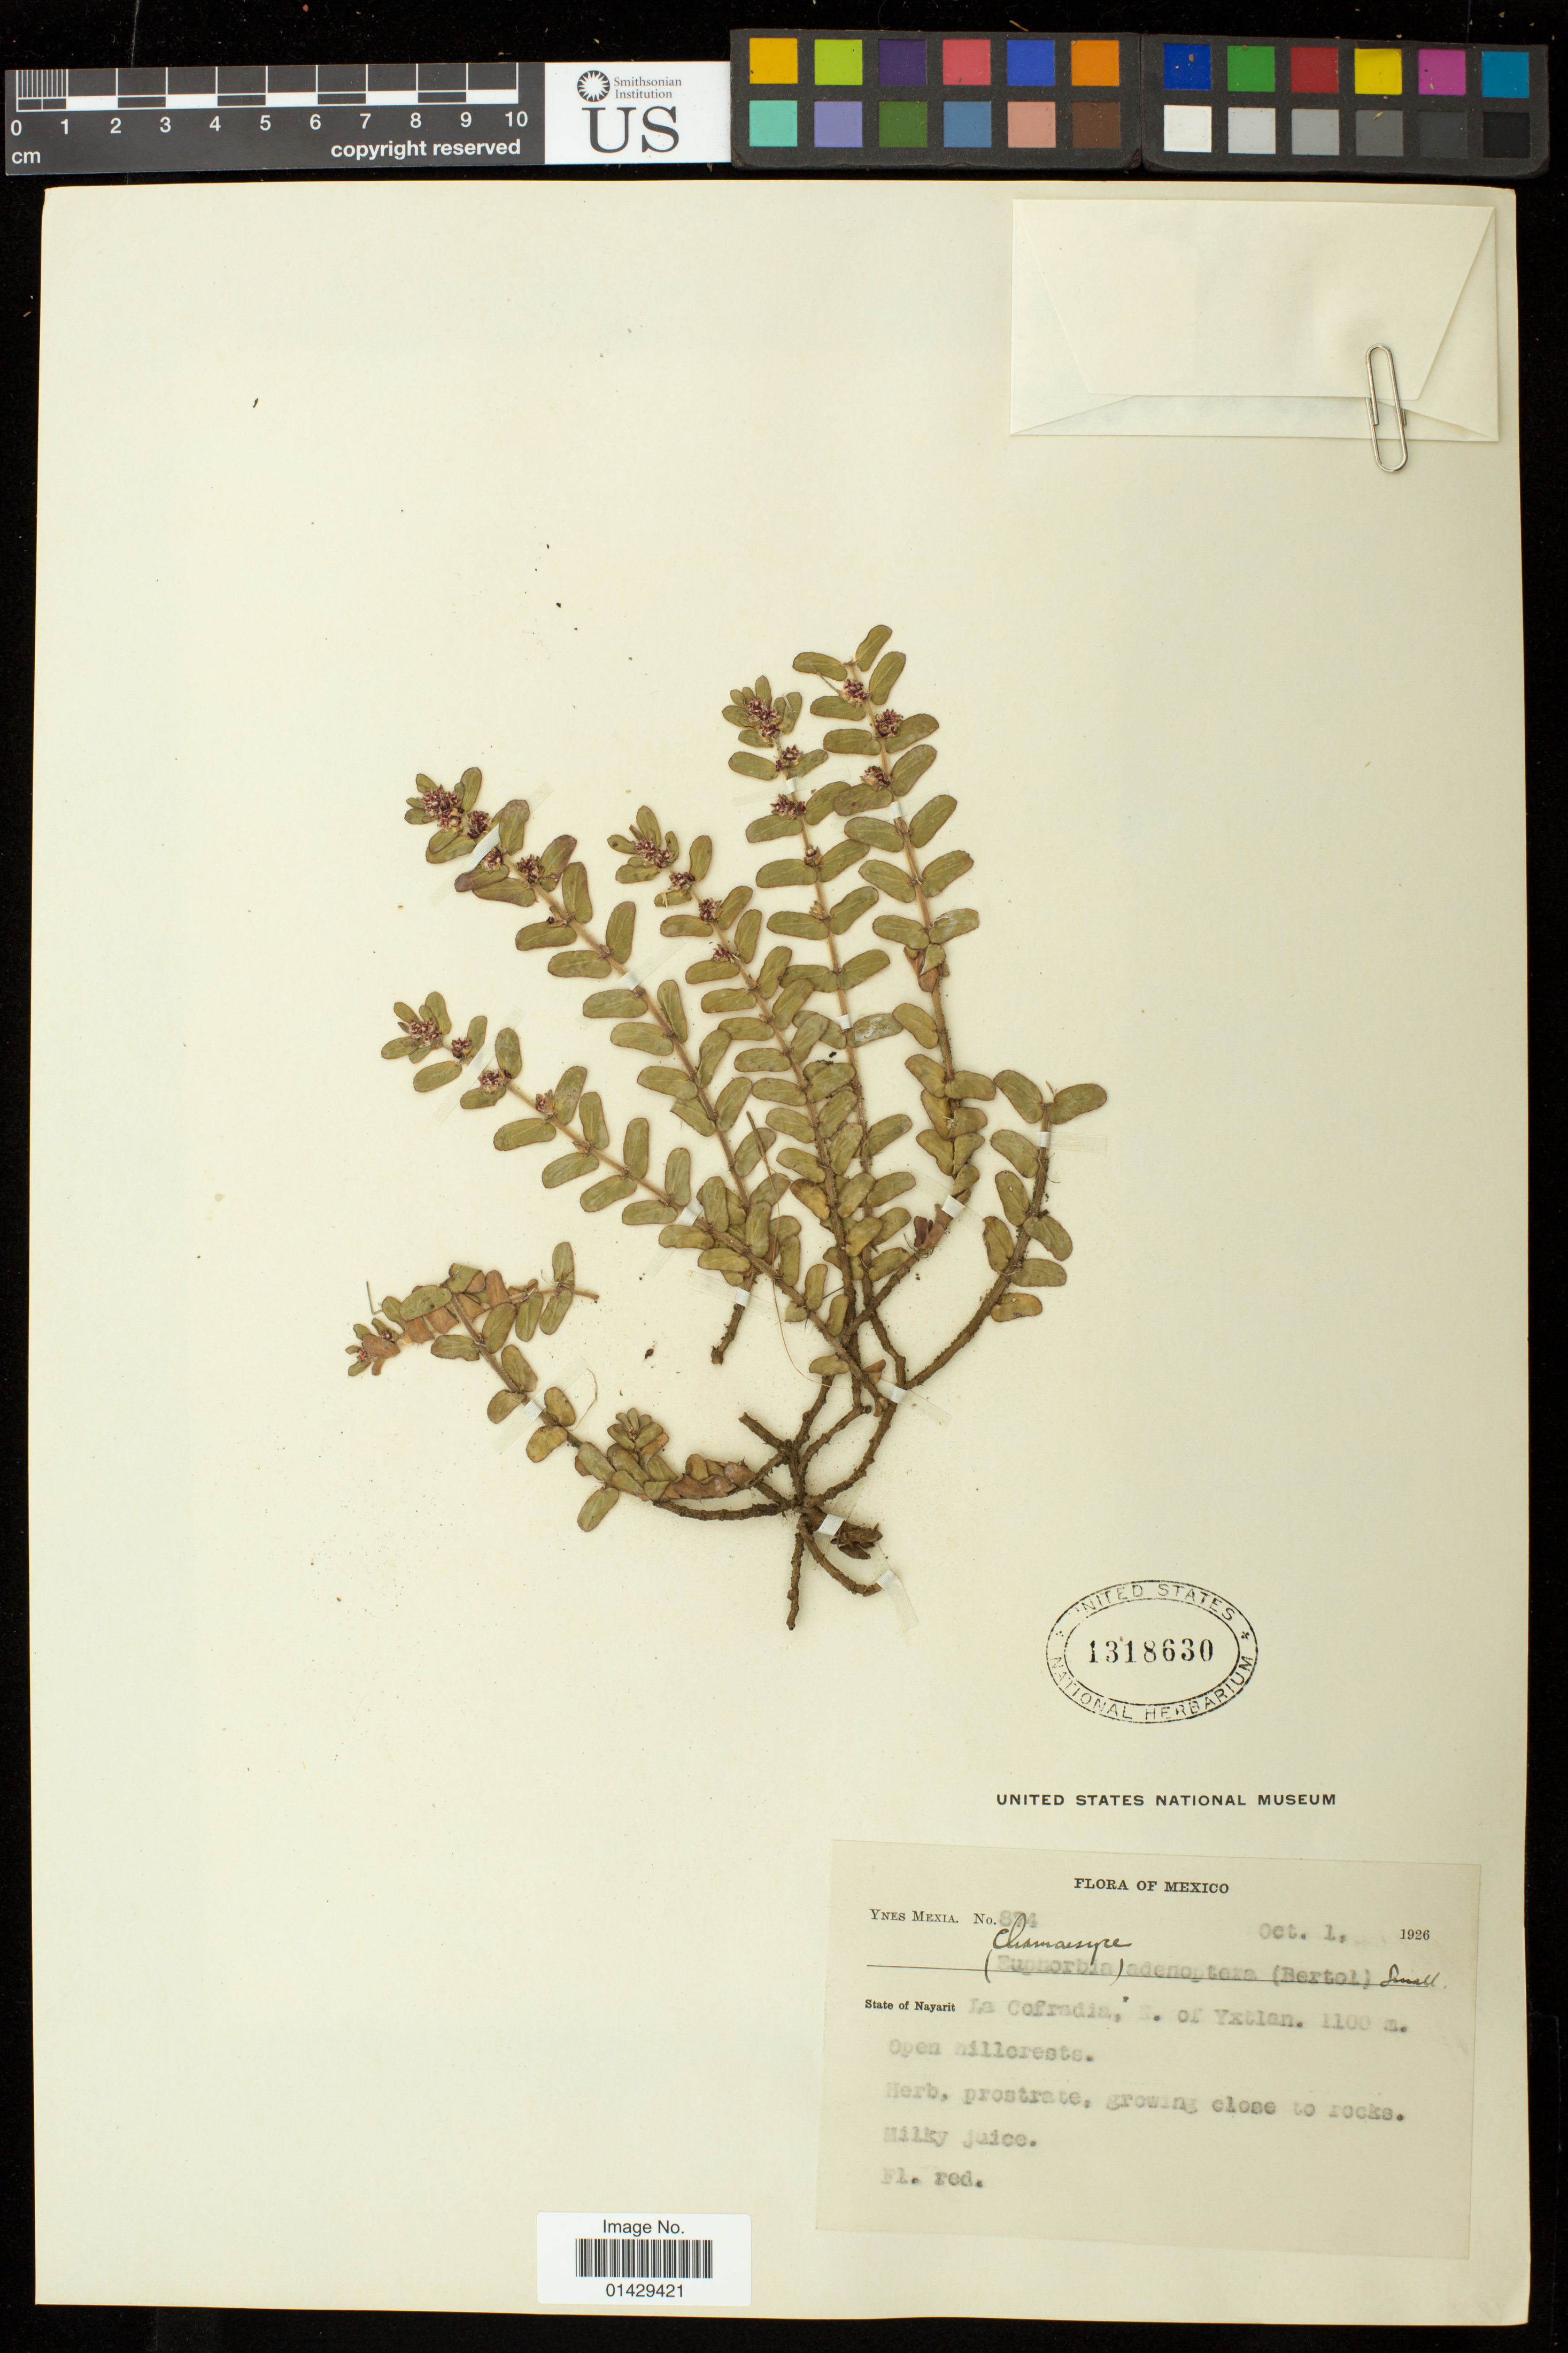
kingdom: Plantae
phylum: Tracheophyta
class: Magnoliopsida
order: Malpighiales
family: Euphorbiaceae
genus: Euphorbia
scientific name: Euphorbia densiflora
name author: (Klotzsch & Garcke) Klotzsch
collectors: Y. Mexia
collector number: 874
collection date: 1926-10-01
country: Mexico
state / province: Nayarit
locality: La Cofradia, N. of Yxtlan; Open hillcrests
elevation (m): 1100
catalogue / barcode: US 1318630